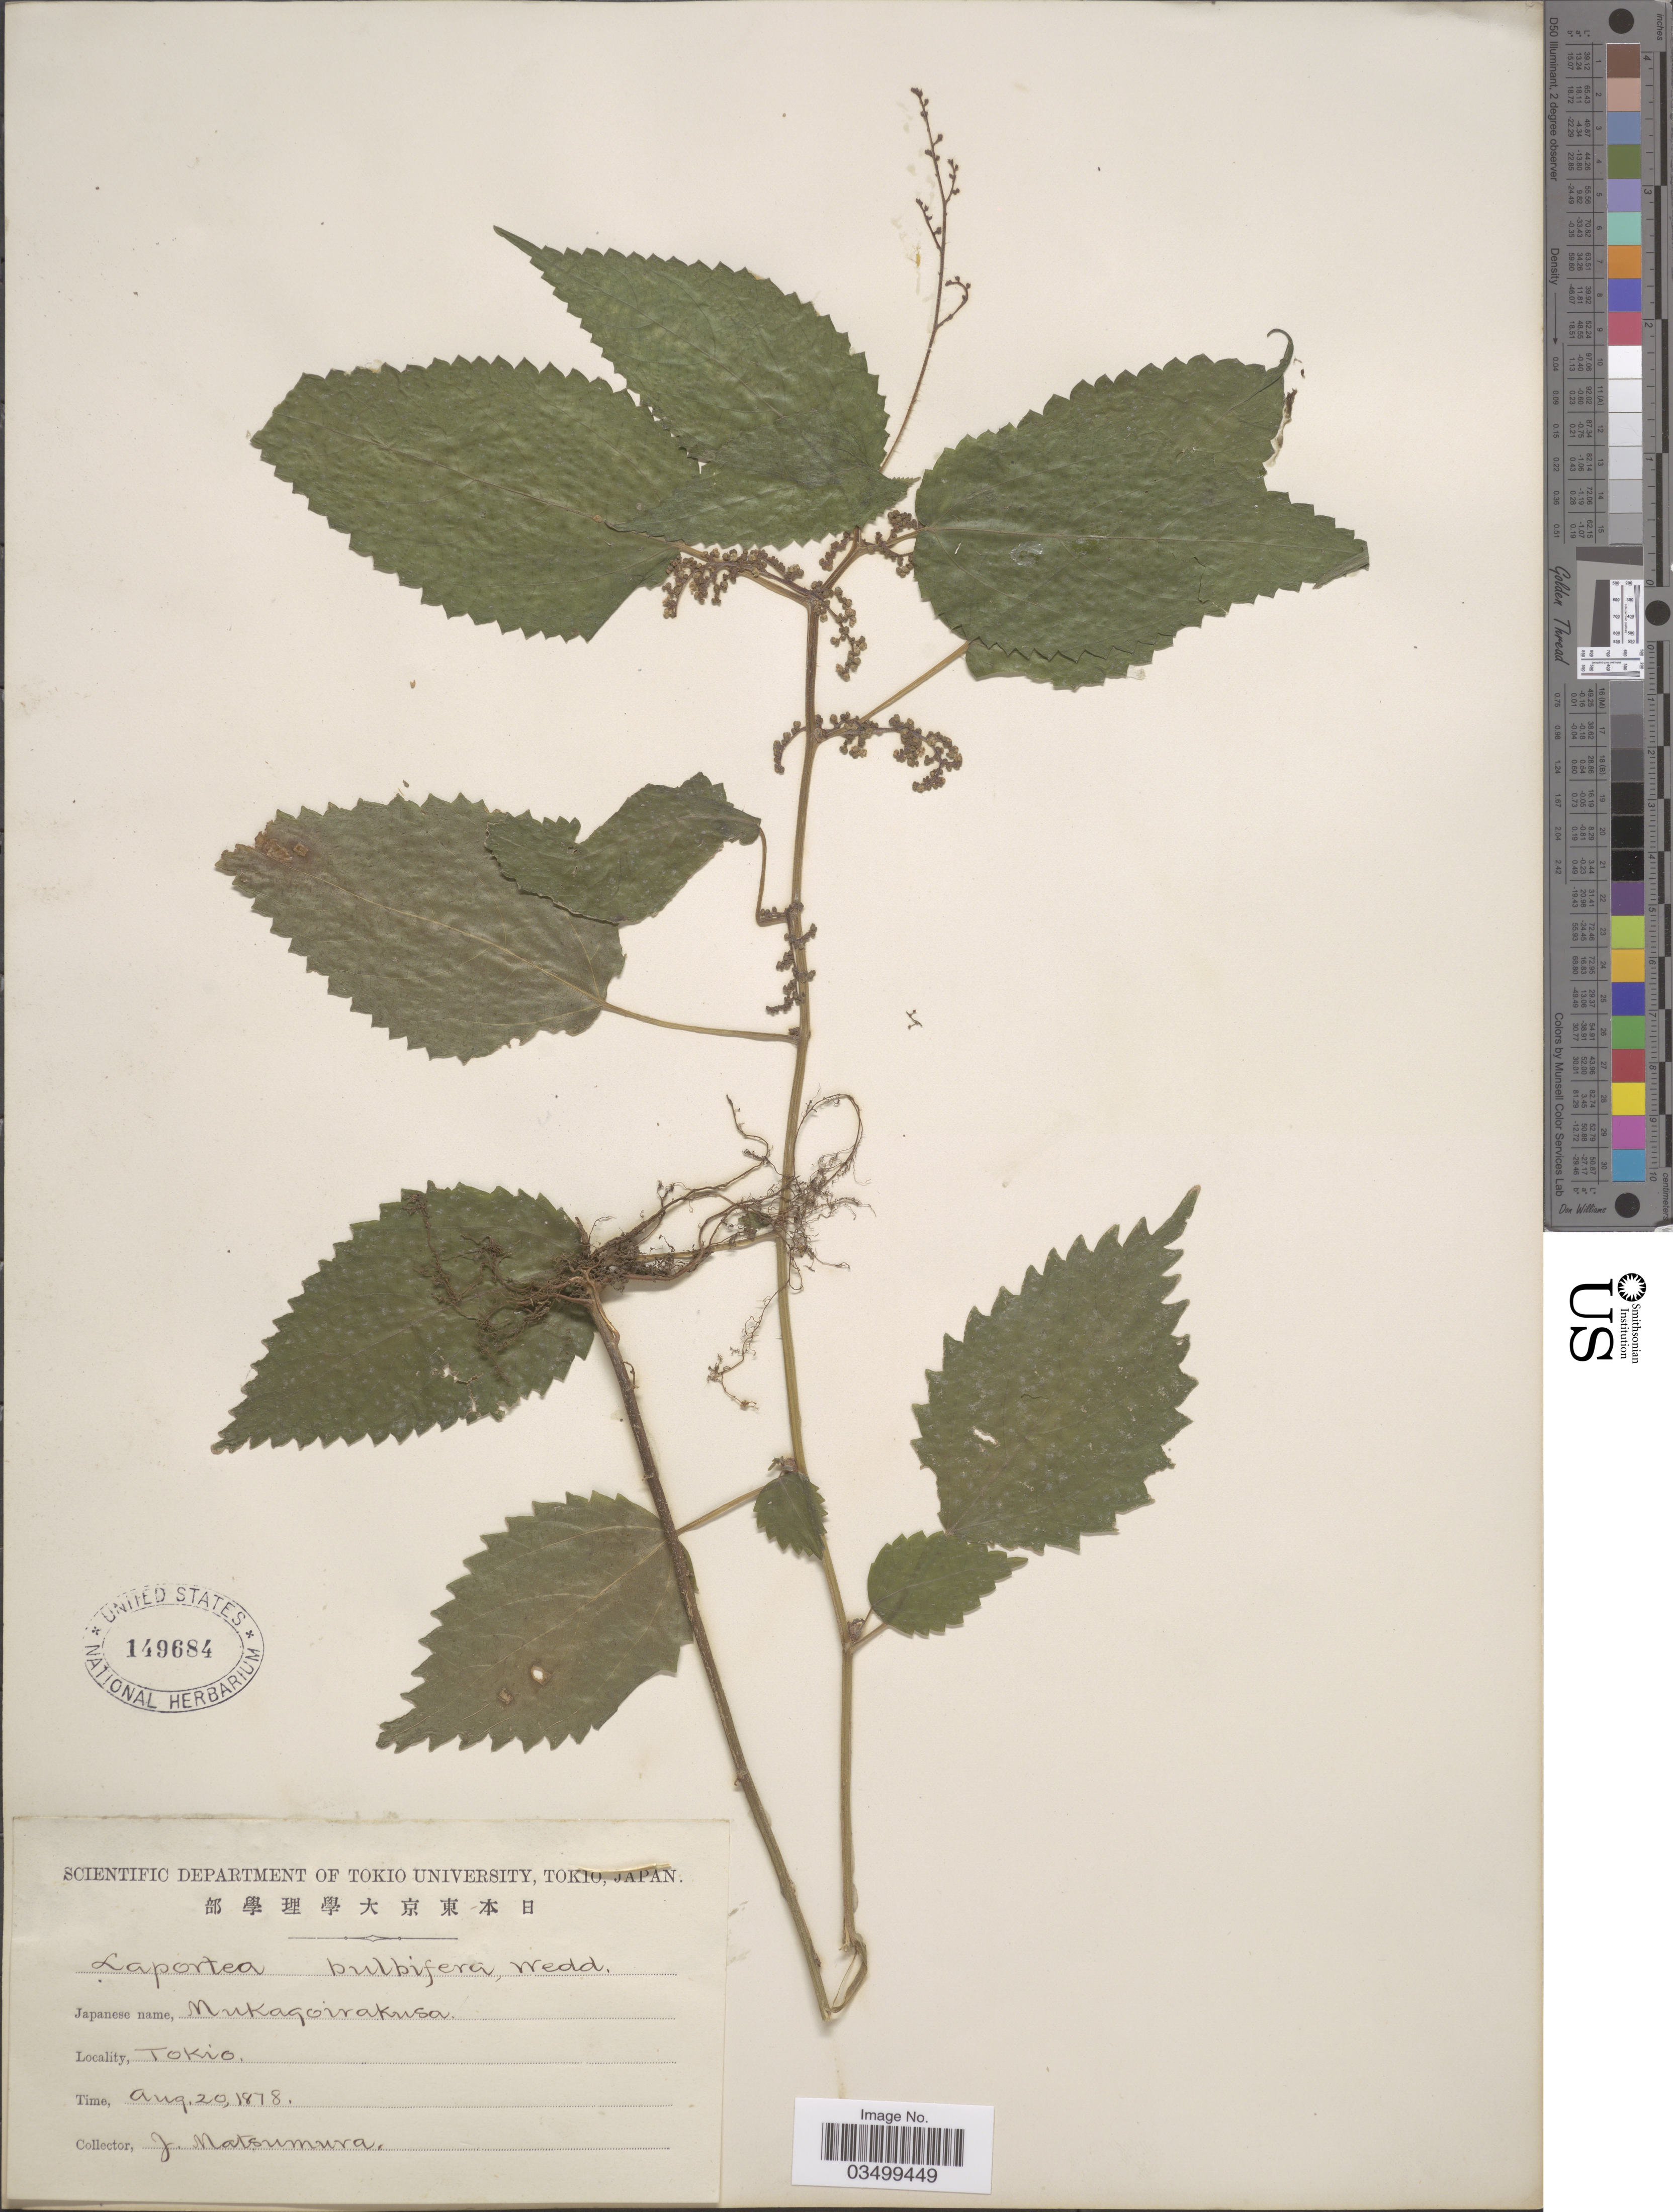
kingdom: Plantae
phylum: Tracheophyta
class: Magnoliopsida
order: Rosales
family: Urticaceae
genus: Laportea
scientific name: Laportea bulbifera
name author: (Siebold & Zucc.) Wedd.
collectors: J. Matsumura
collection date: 1878-08-20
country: Japan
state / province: Tokyo, Federal City of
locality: Tokio.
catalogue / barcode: US 149684